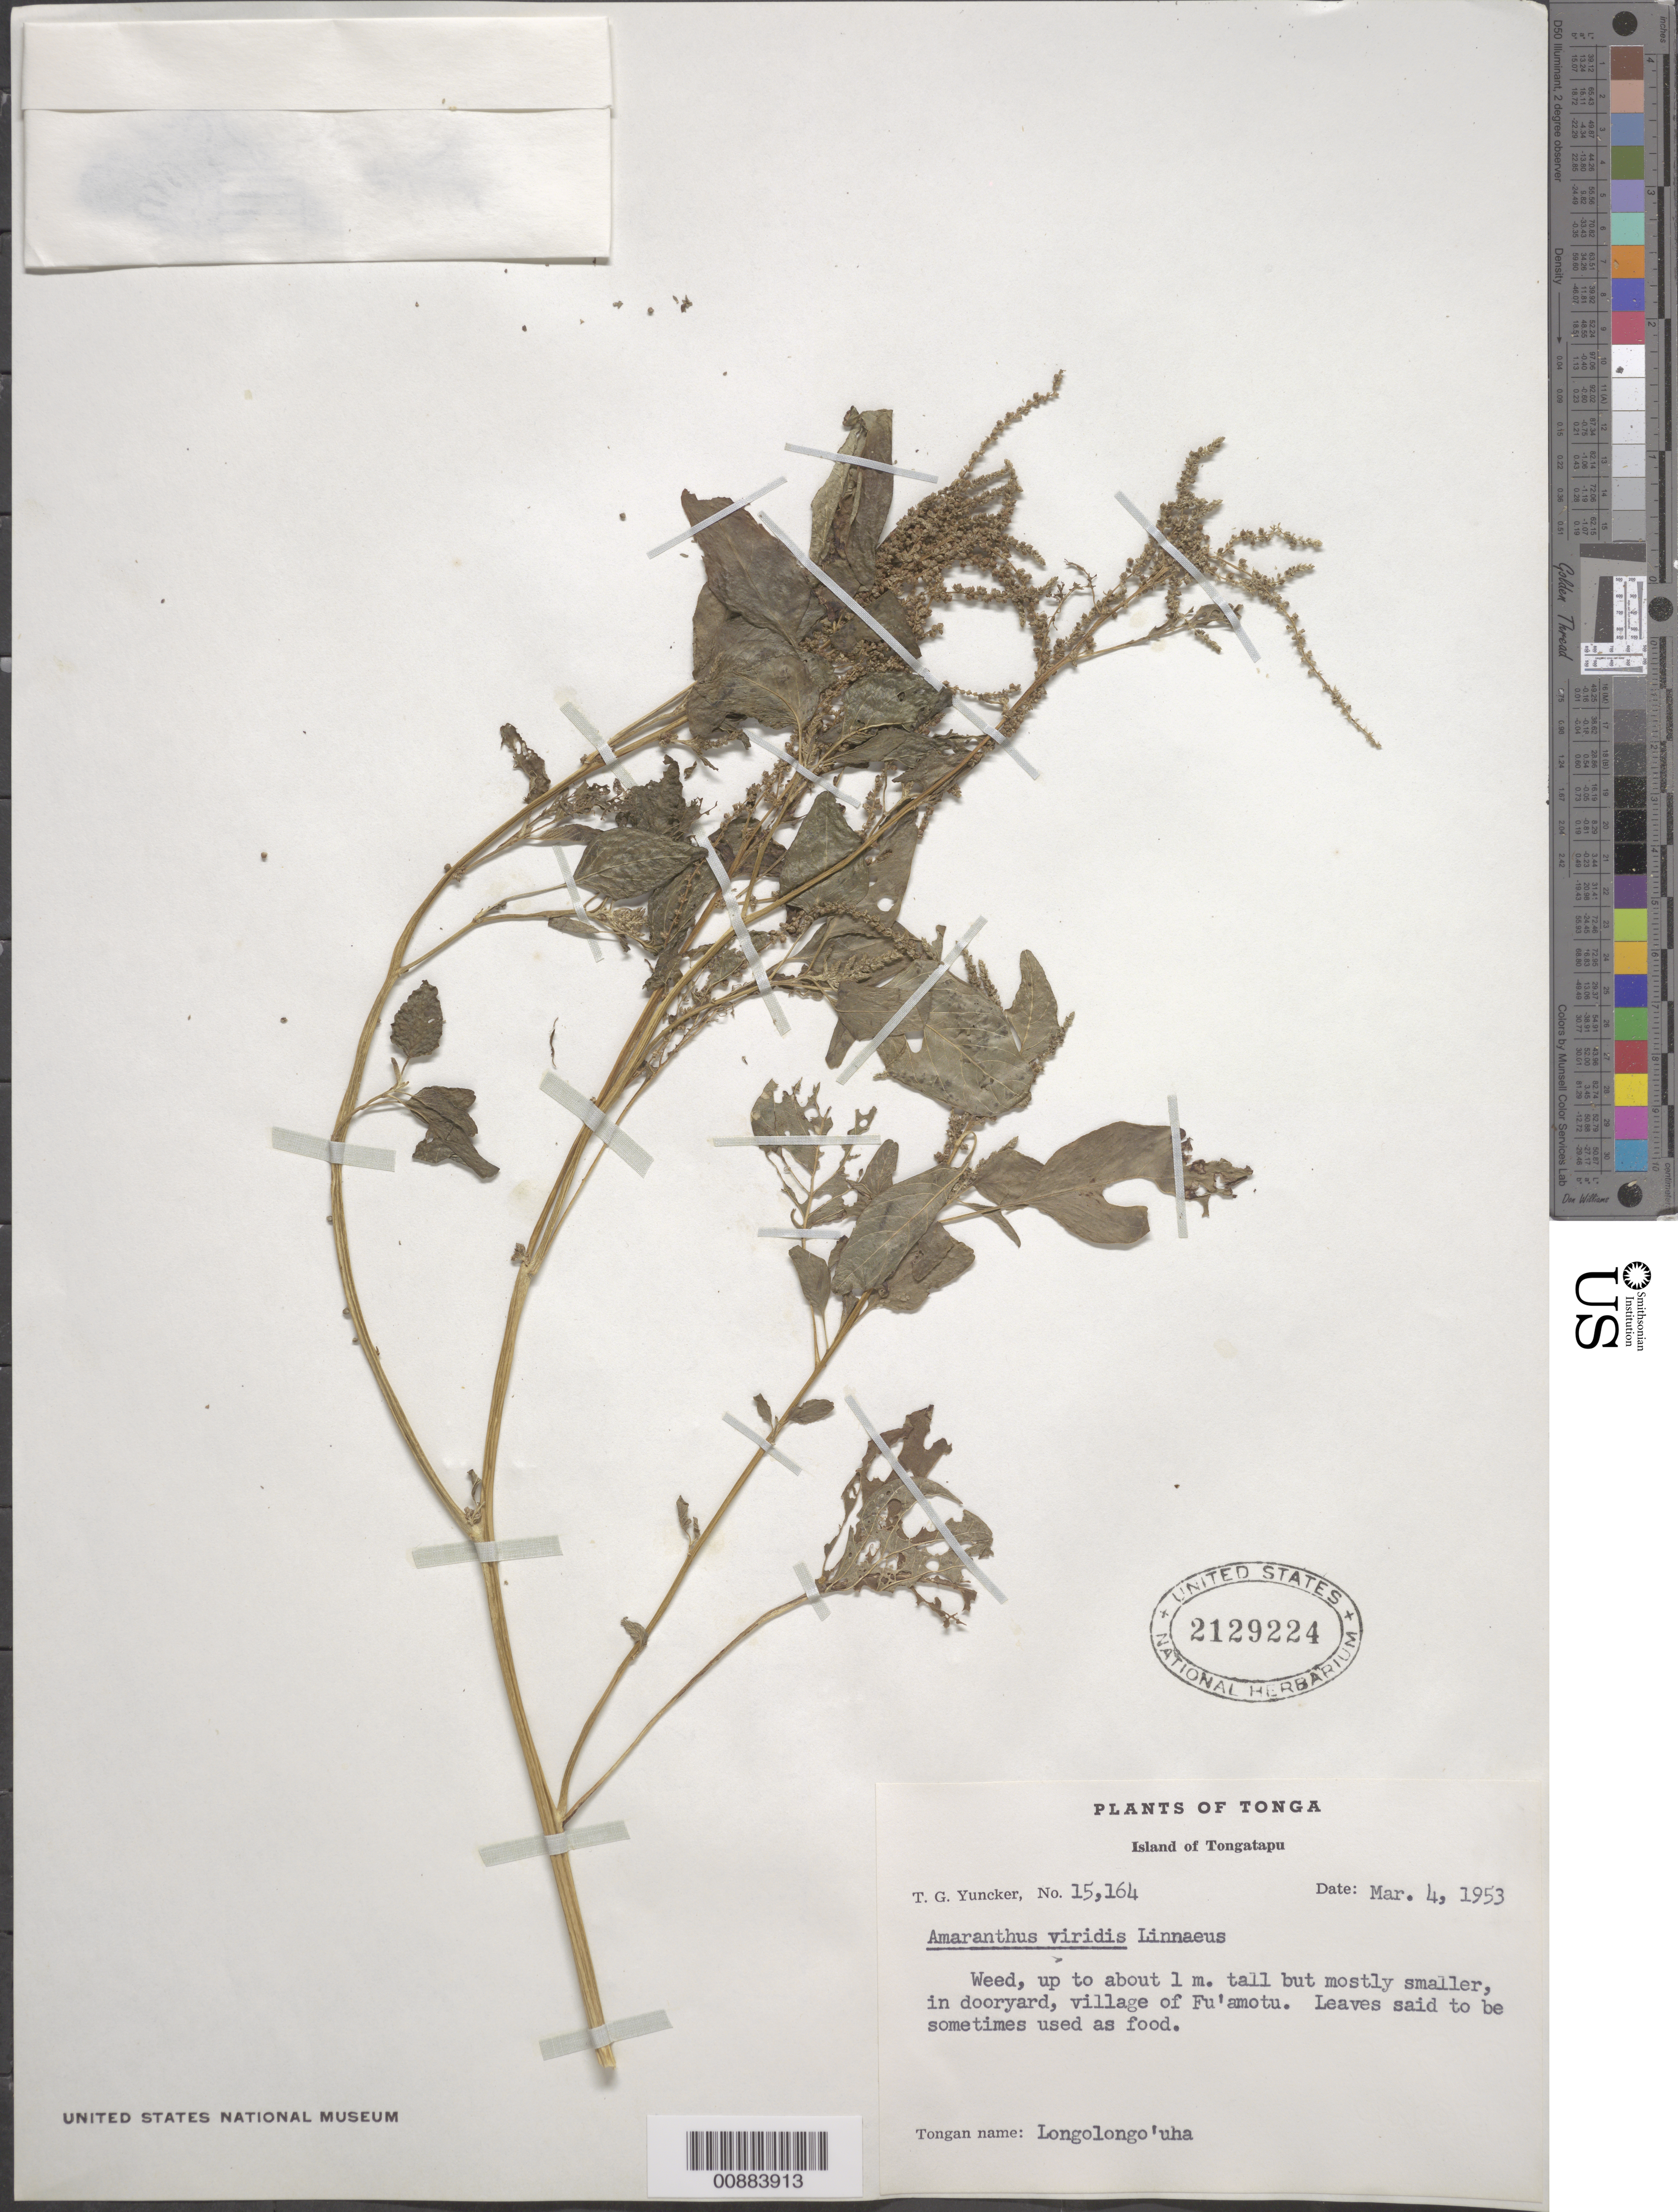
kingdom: Plantae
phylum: Tracheophyta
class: Magnoliopsida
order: Caryophyllales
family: Amaranthaceae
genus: Amaranthus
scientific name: Amaranthus viridis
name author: L.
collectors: T. G. Yuncker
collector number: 15164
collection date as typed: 04 Mar 1953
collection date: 1953-03-04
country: Tonga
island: Tongatapu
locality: In the village of Fu'amotu.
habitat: In dooryard in village of Fu'amotu.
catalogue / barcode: US 2129224